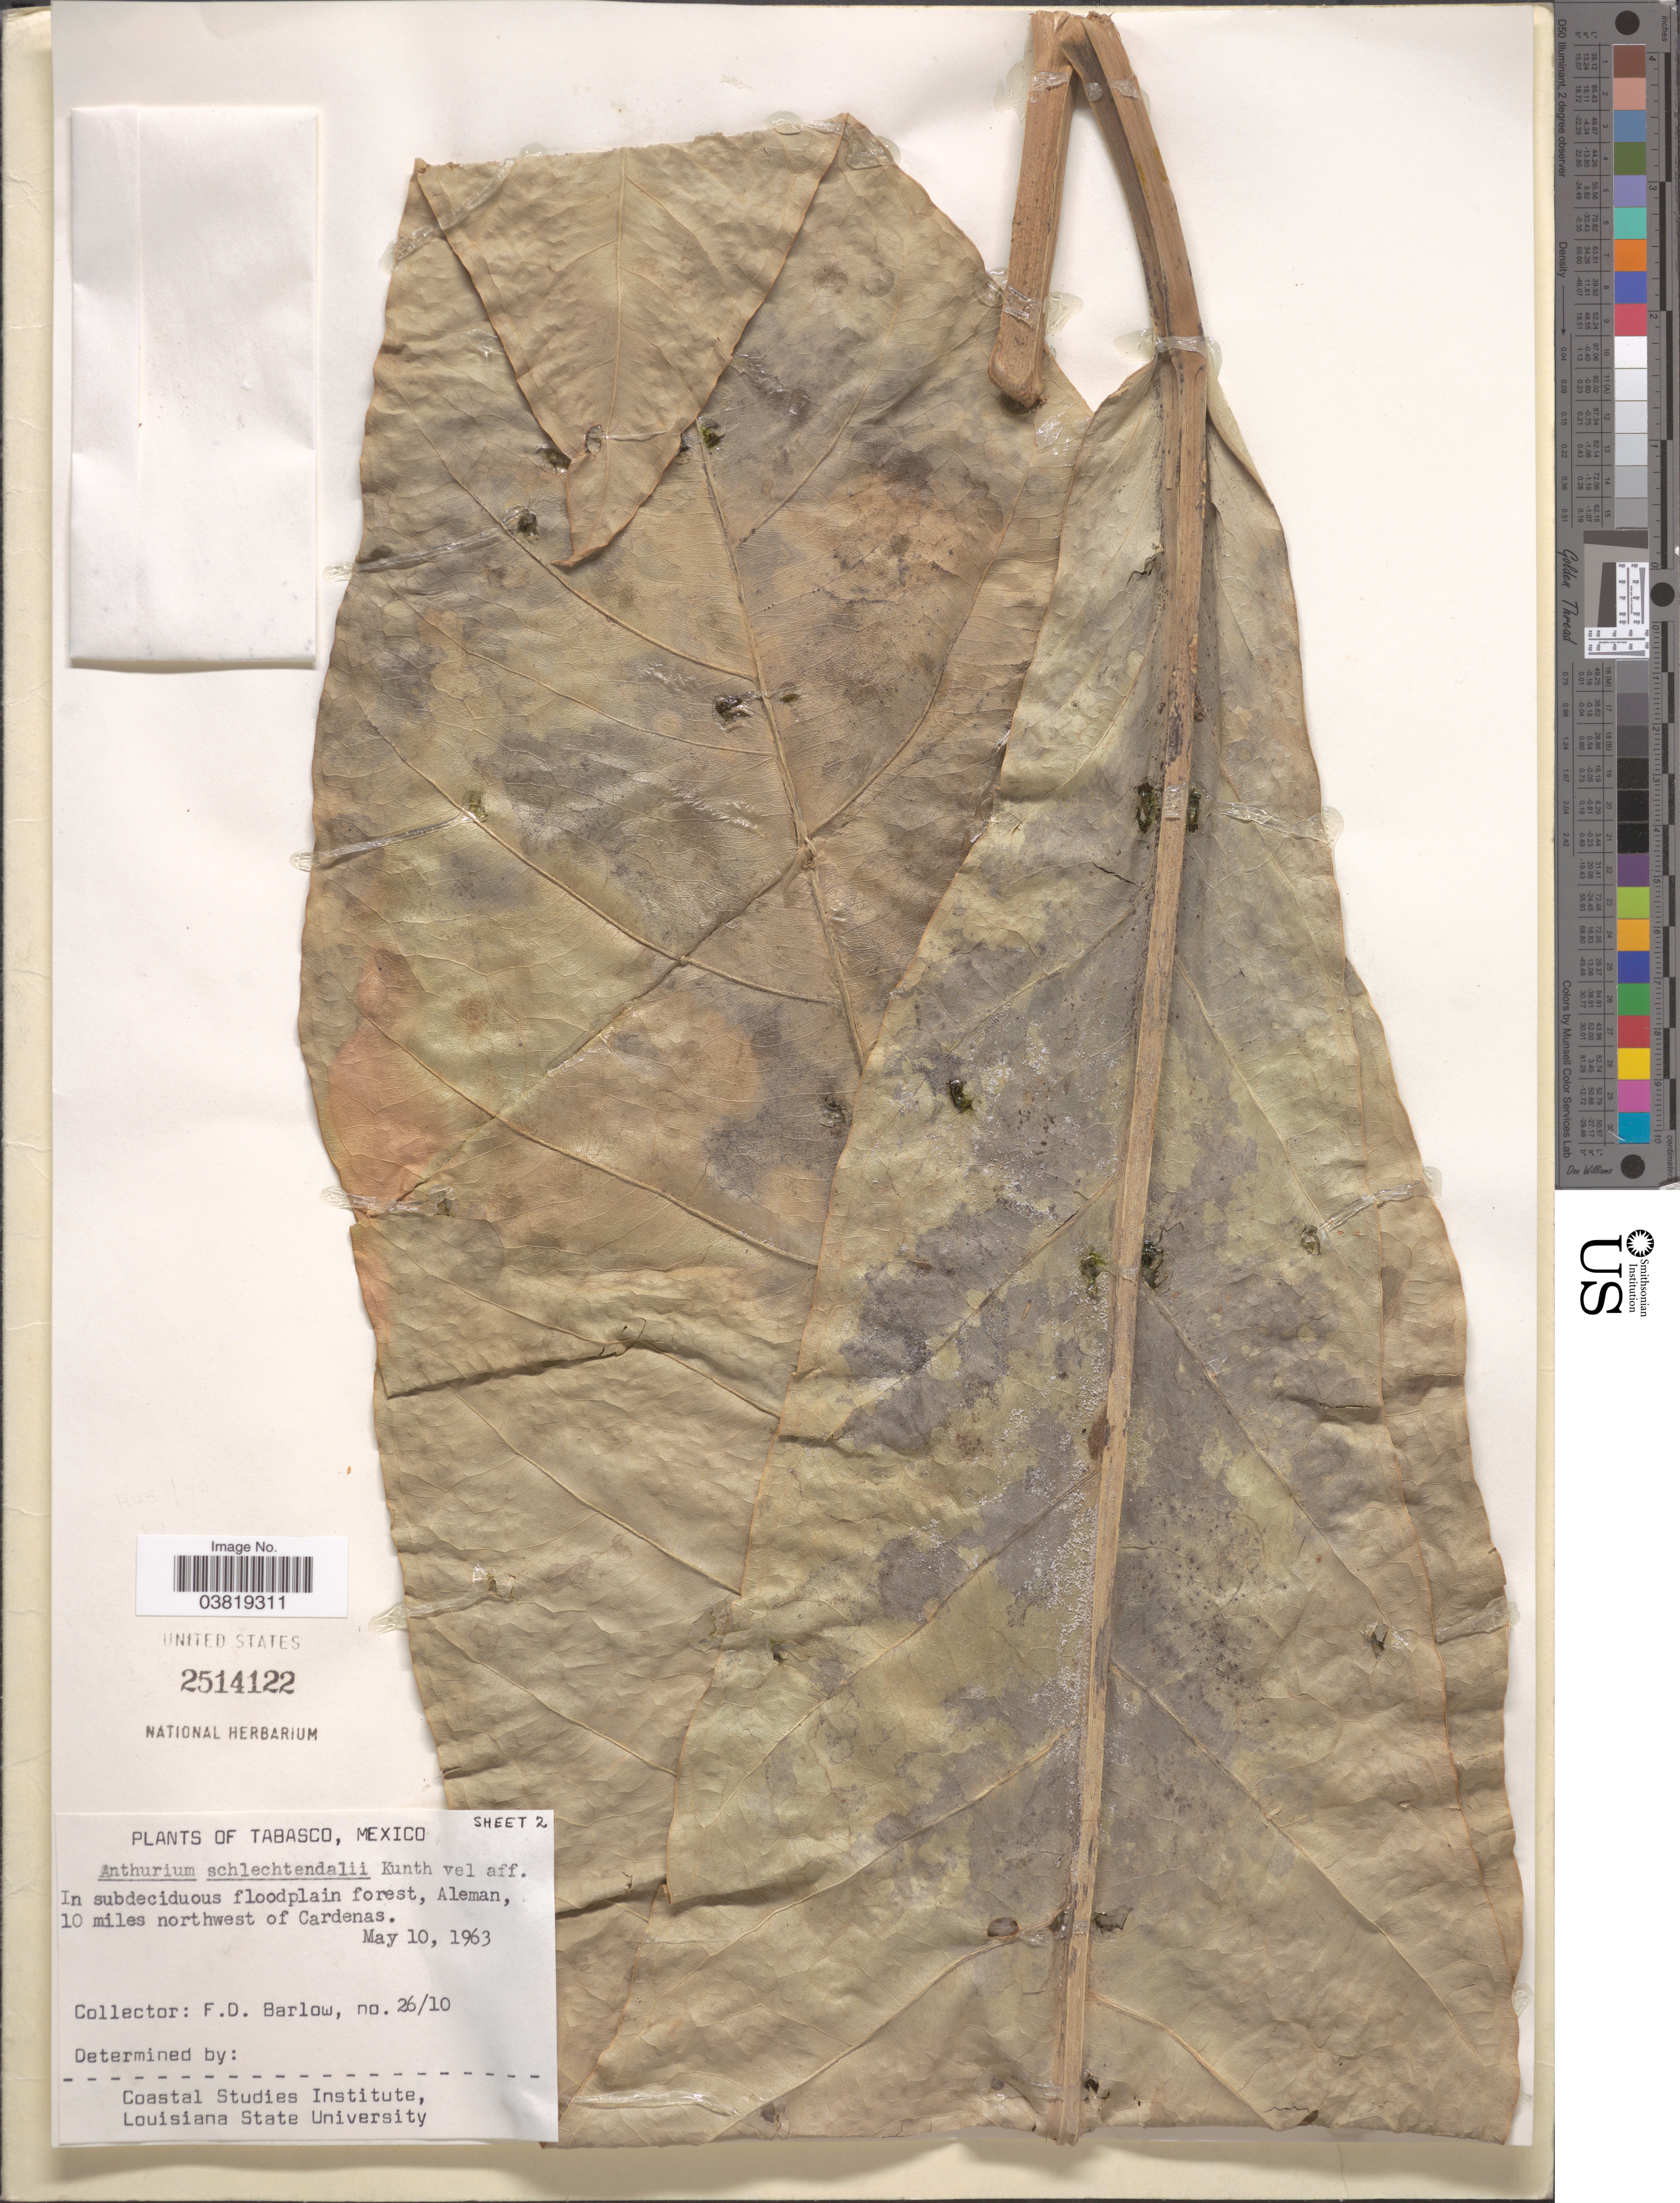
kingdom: Plantae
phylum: Tracheophyta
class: Liliopsida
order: Alismatales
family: Araceae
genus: Anthurium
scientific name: Anthurium schlechtendalii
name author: Kunth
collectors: F. D. Barlow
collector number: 26/10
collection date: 1963-05-10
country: Mexico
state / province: Tabasco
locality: Aleman, 10 miles northwest of Cardenas.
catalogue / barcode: US 2514122